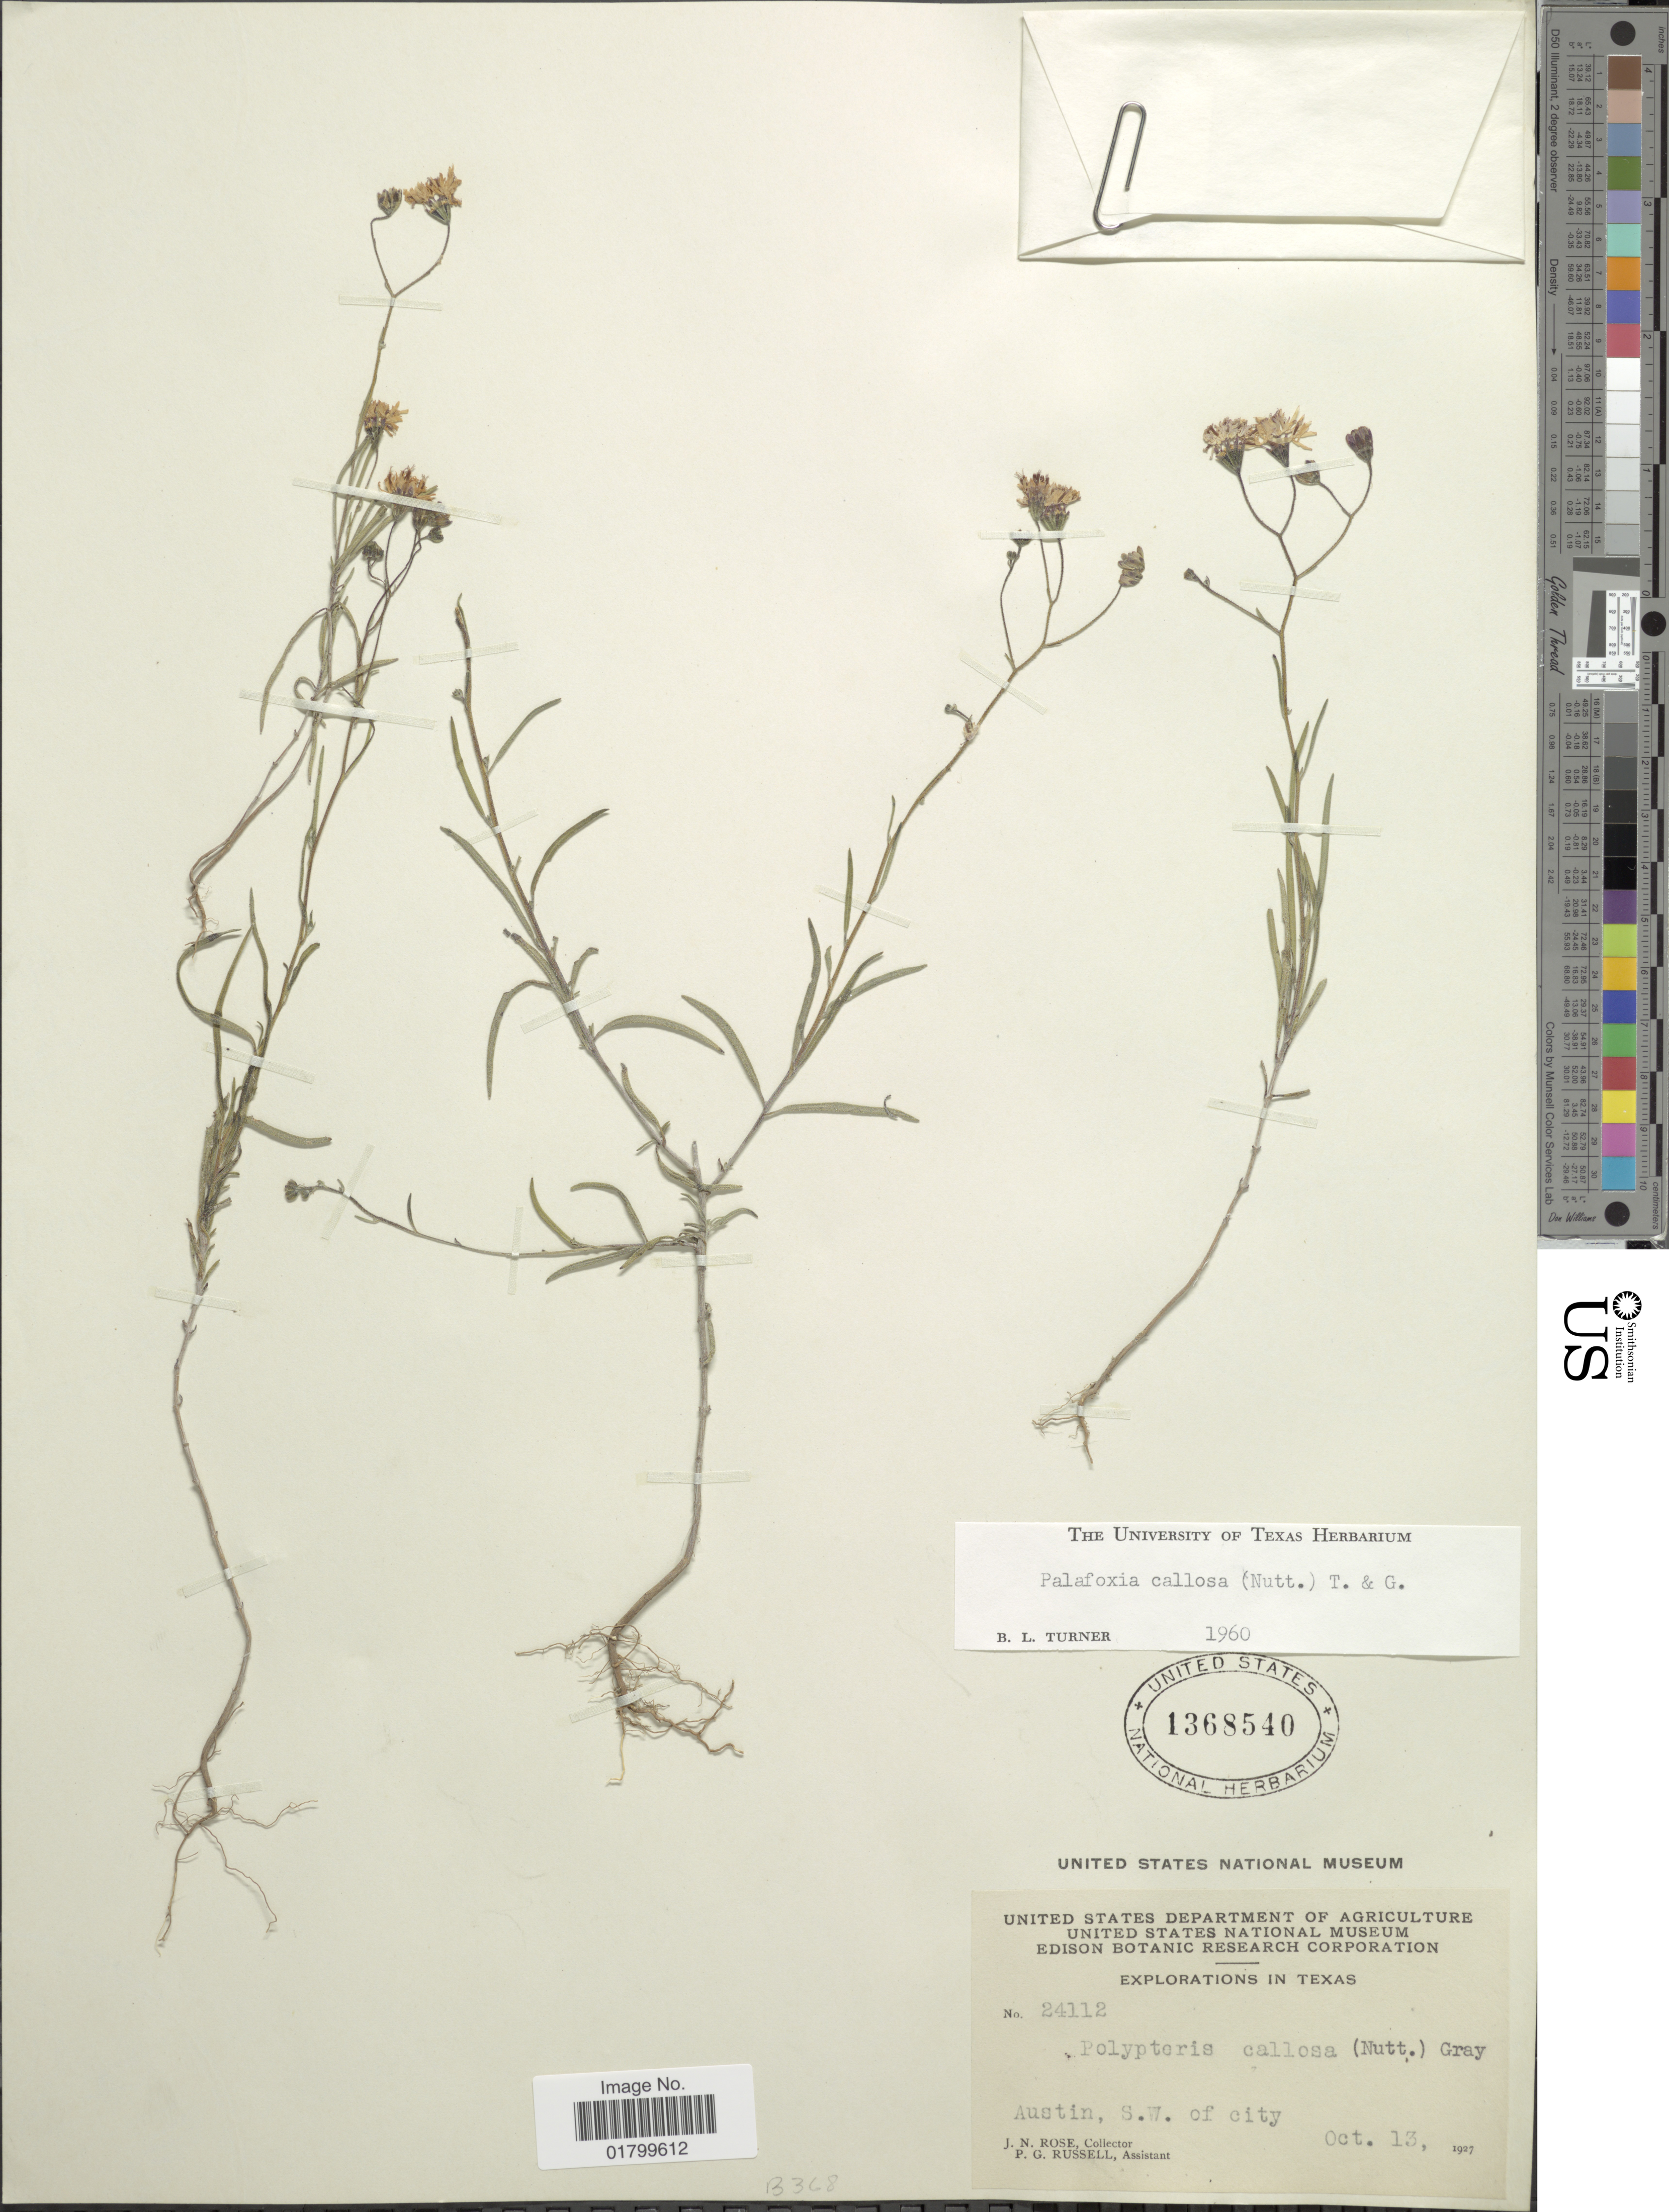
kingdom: Plantae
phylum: Tracheophyta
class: Magnoliopsida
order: Asterales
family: Asteraceae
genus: Palafoxia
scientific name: Palafoxia callosa var. callosa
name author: (Nutt.) Torr. & A. Gray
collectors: J. N. Rose & P. G. Russell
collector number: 24112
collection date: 1927-10-13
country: United States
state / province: Texas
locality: Austin, S. W. of City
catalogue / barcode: US 1368540